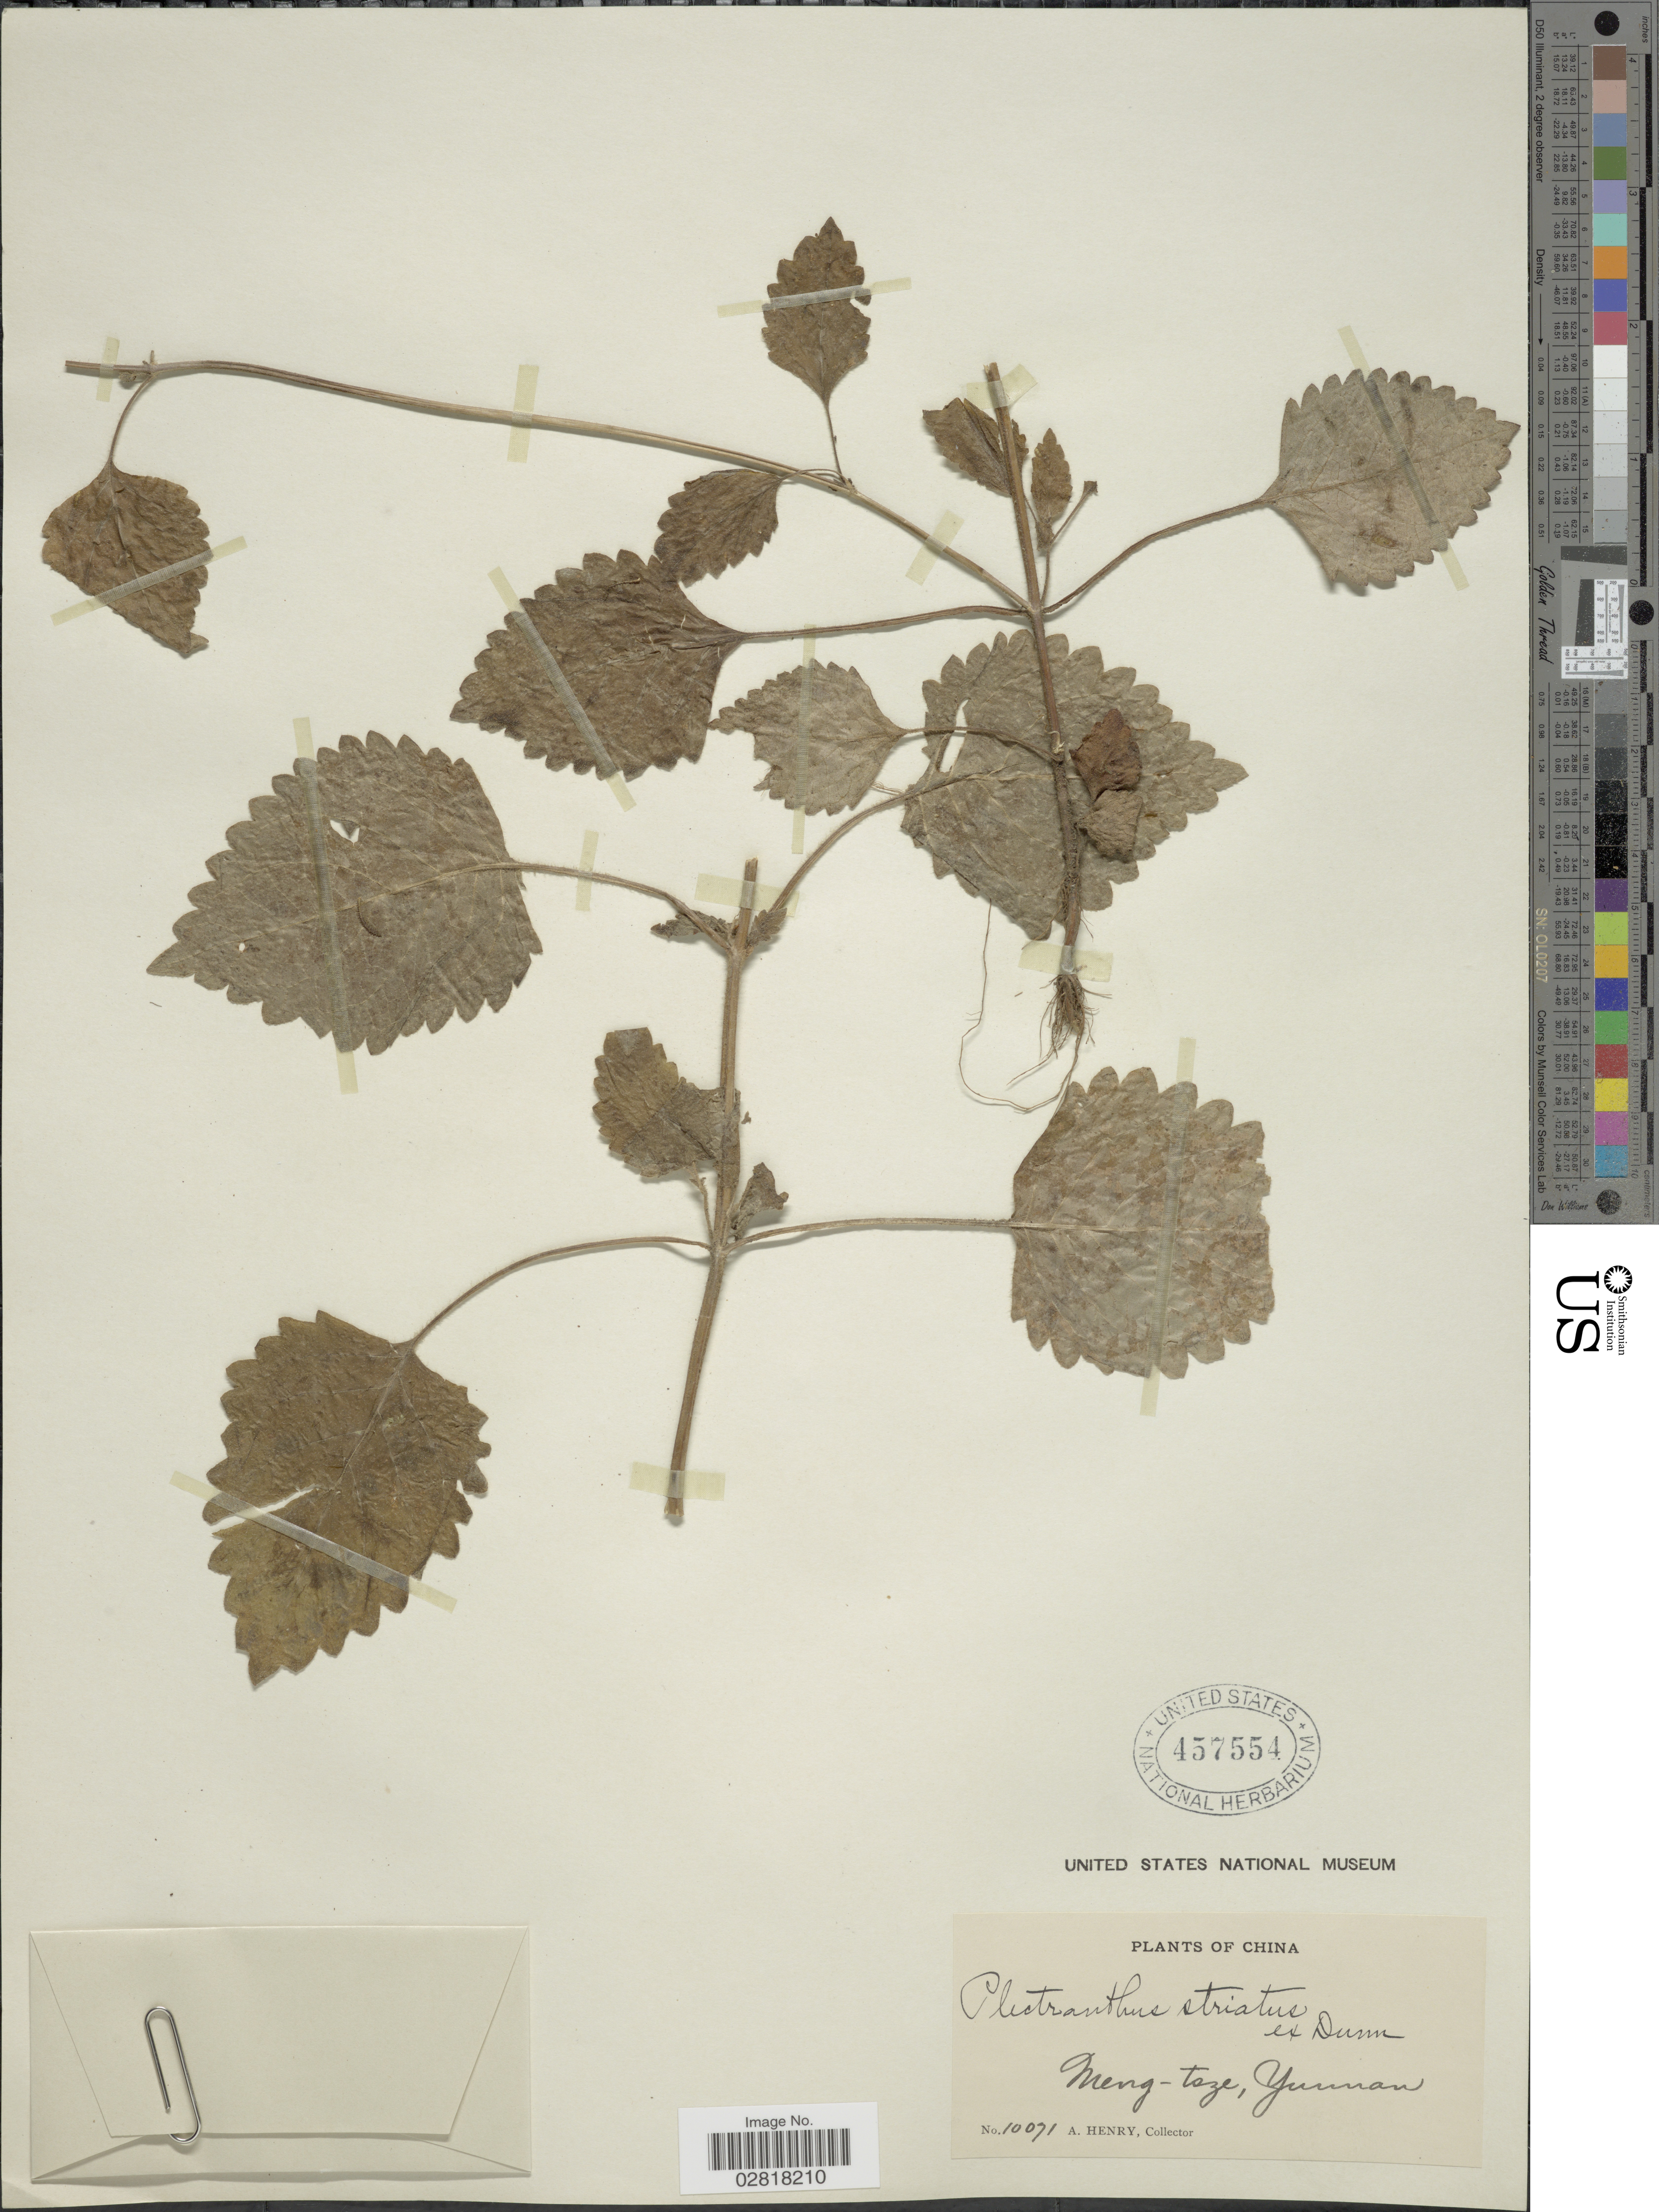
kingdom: Plantae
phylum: Tracheophyta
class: Magnoliopsida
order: Lamiales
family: Lamiaceae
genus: Plectranthus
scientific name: Plectranthus striatus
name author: Benth.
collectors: A. Henry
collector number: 10071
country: China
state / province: Yunnan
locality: Meng-tsze.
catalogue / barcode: US 457554